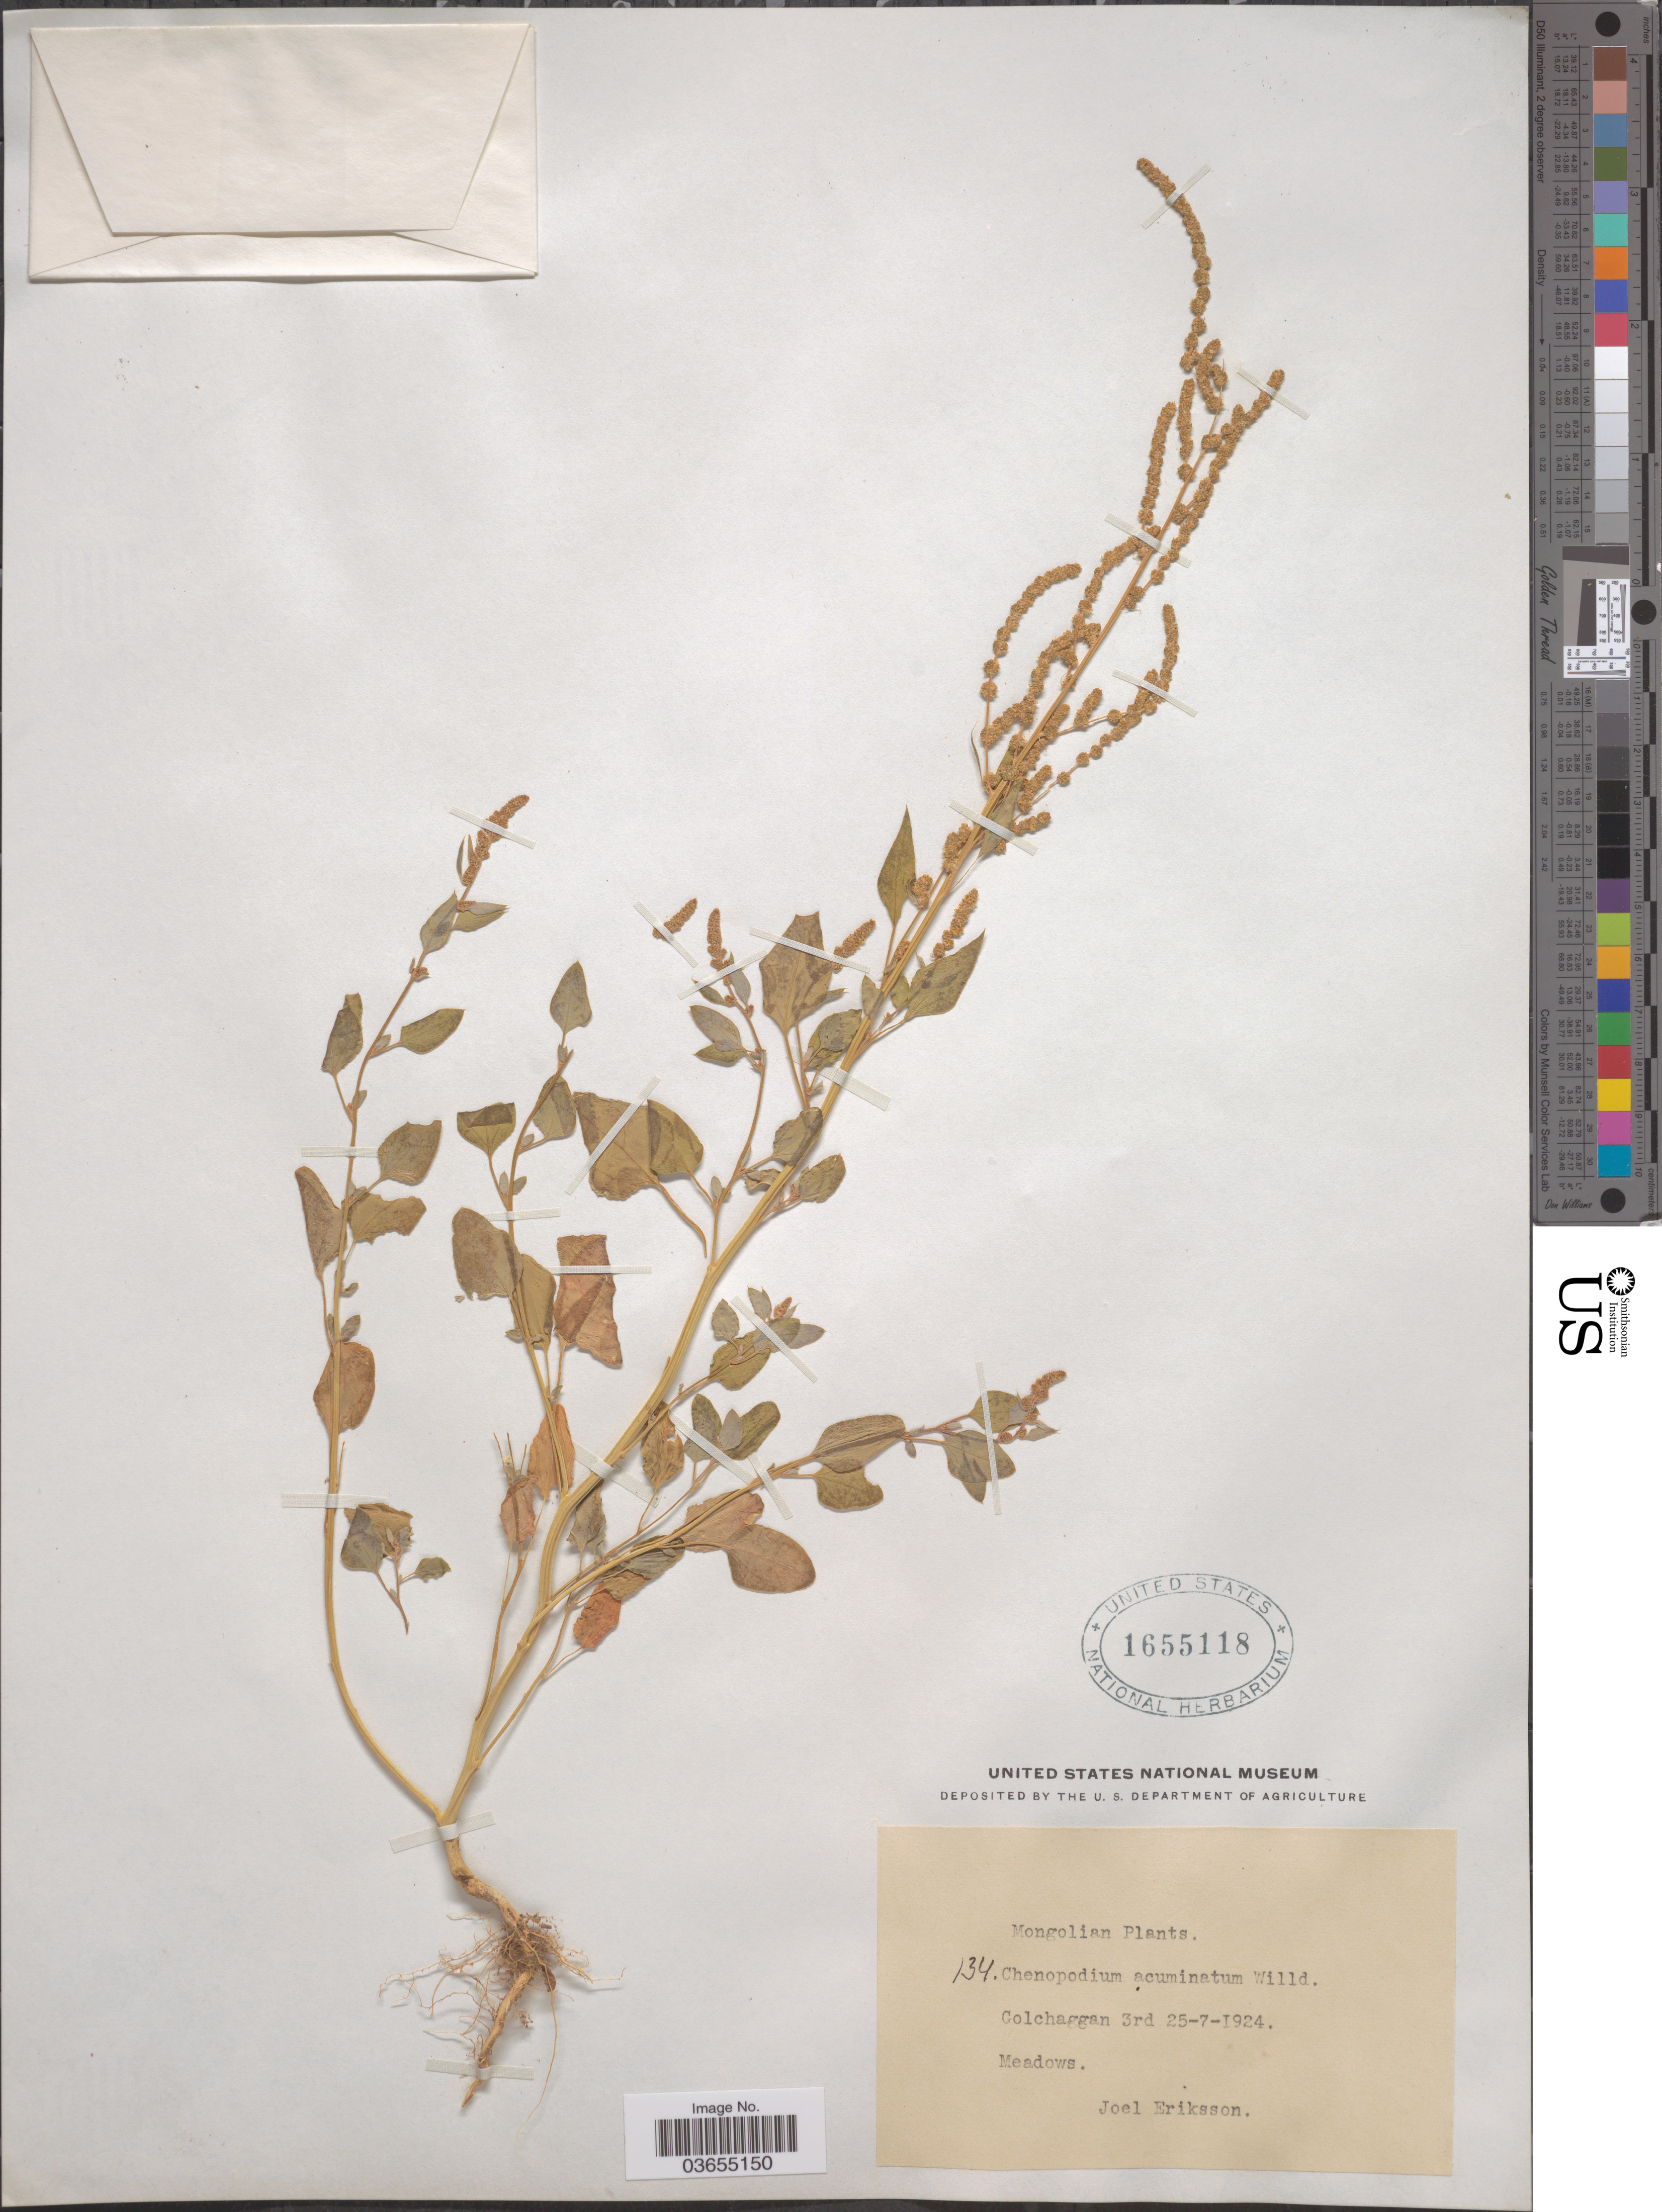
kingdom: Plantae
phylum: Tracheophyta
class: Magnoliopsida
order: Caryophyllales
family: Amaranthaceae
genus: Chenopodium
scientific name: Chenopodium acuminatum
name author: Willd.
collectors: J. Eriksson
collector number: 134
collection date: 1924-07-25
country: Mongolia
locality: Golchaggan 3rd.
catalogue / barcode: US 1655118